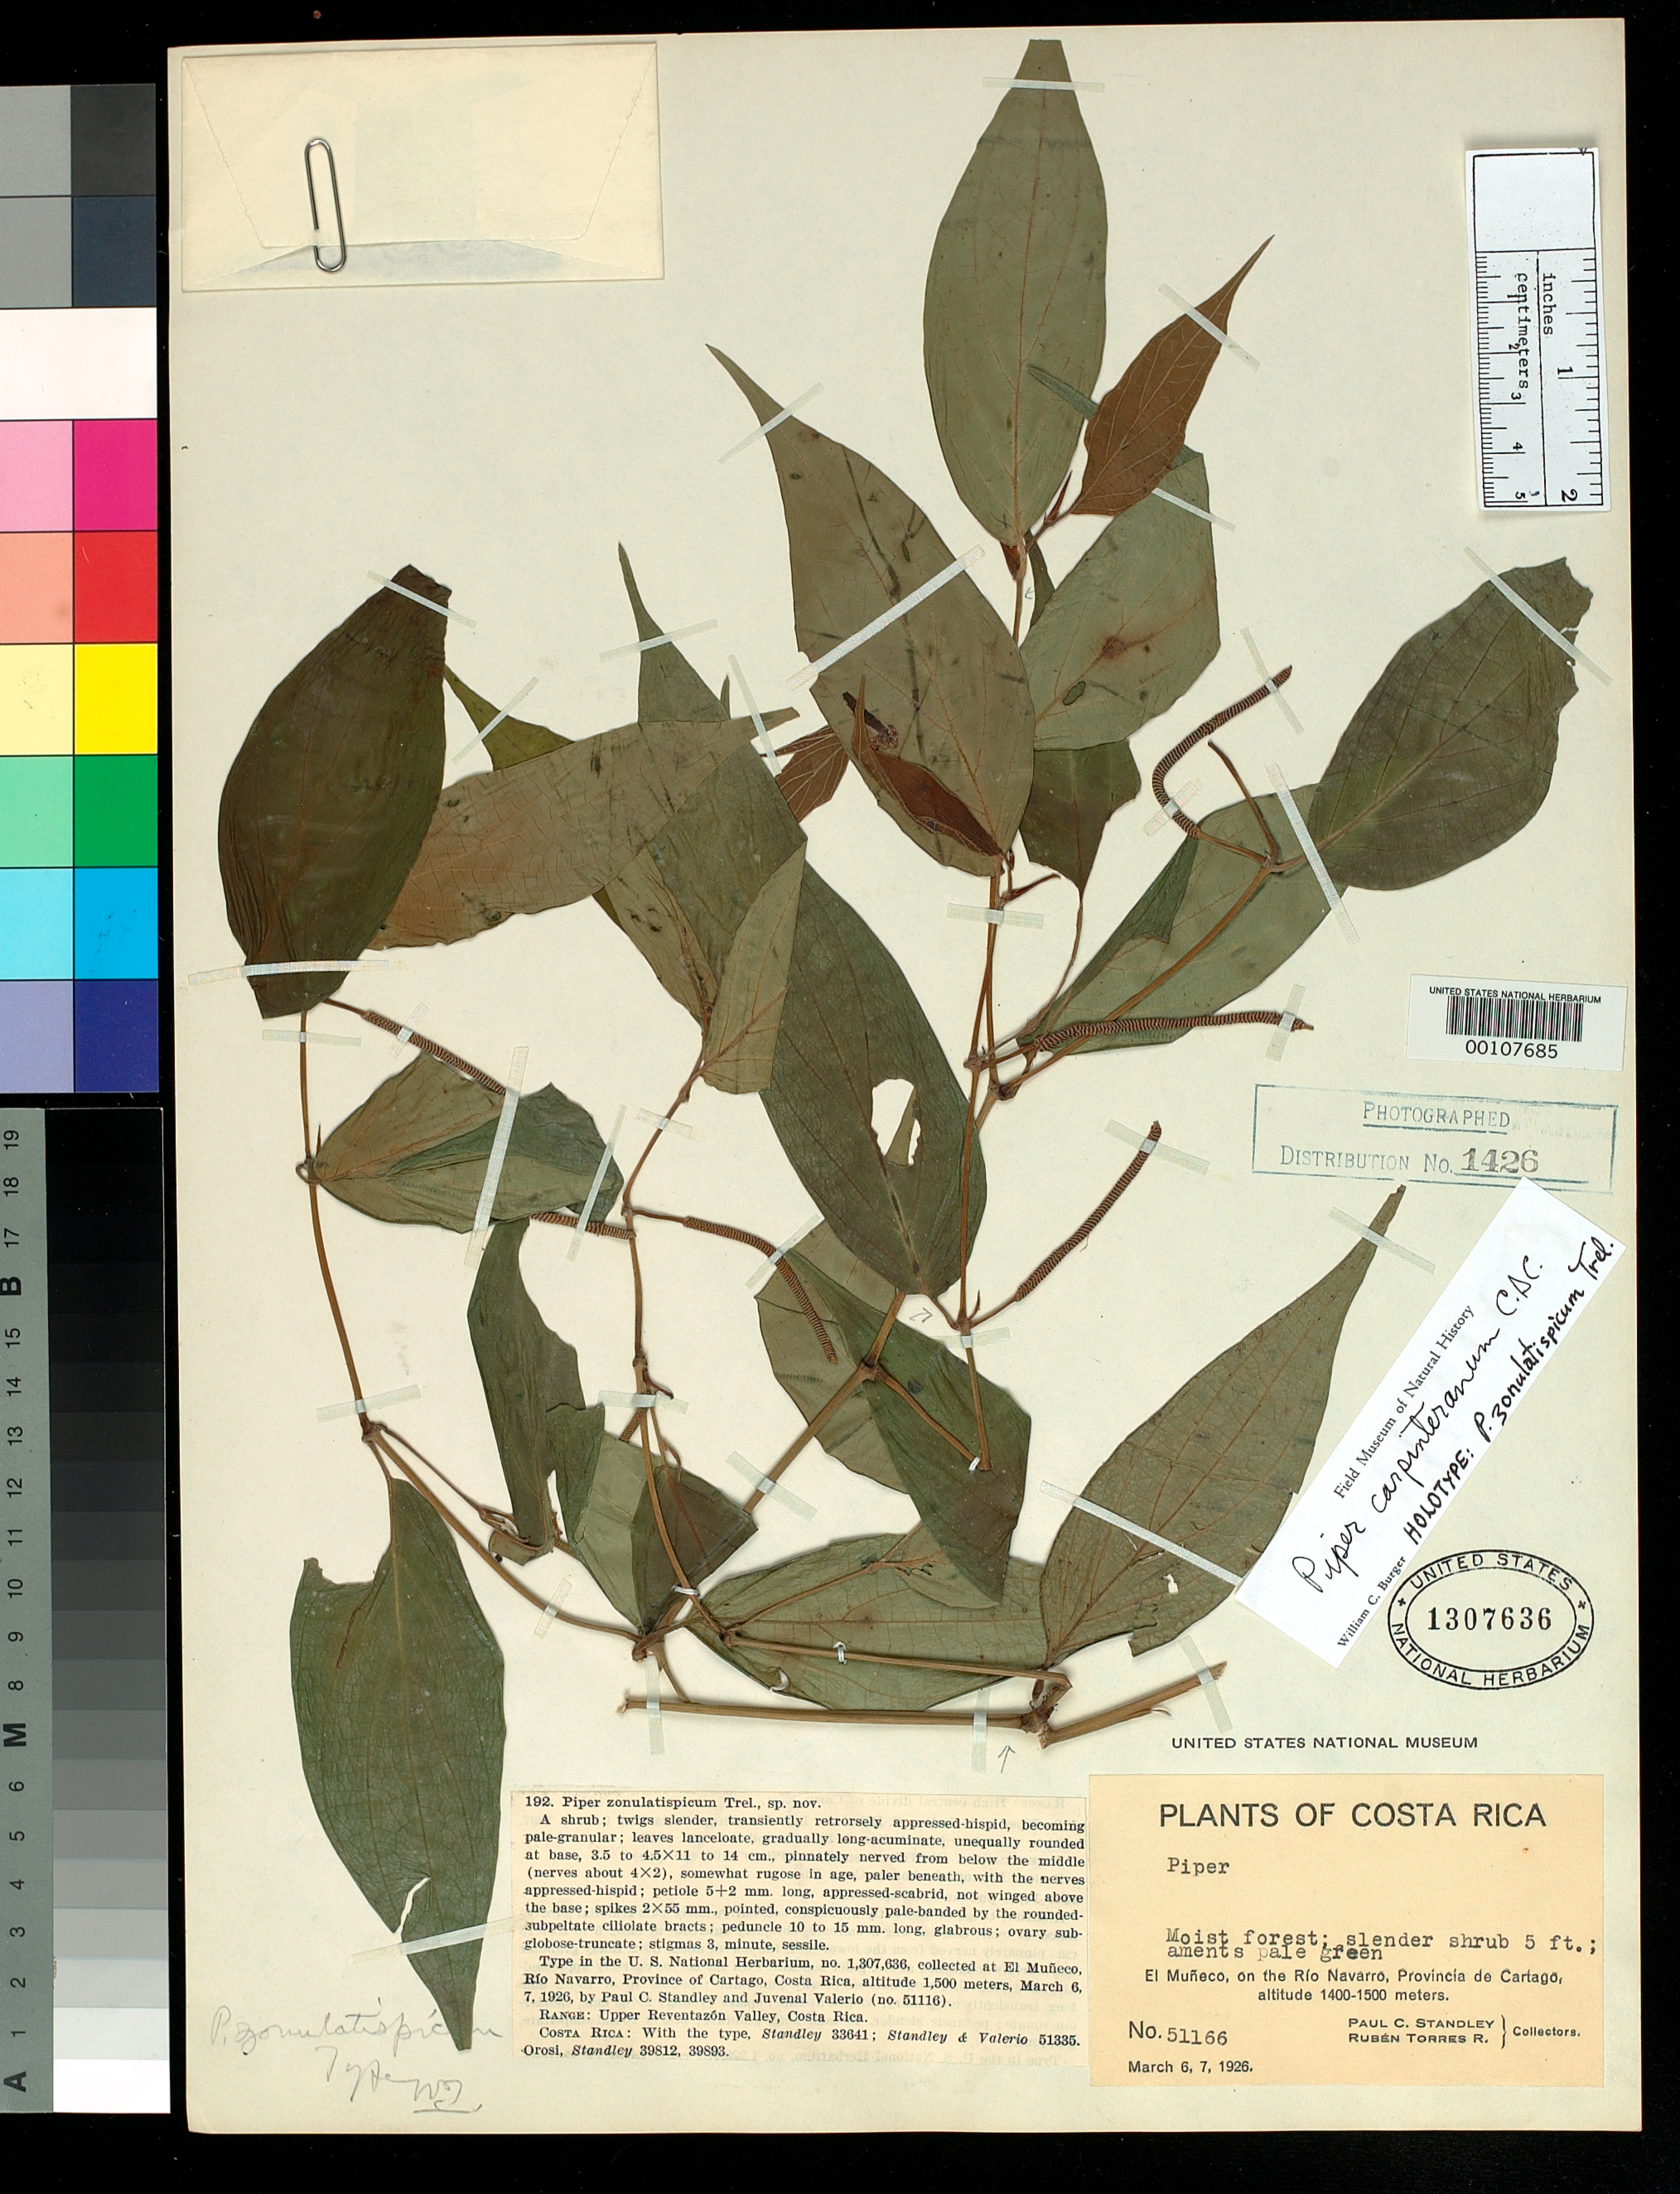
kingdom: Plantae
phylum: Tracheophyta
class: Magnoliopsida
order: Piperales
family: Piperaceae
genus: Piper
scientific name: Piper zonulatispicum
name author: Trel.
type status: Holotype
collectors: P. C. Standley & R. Torres R.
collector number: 51166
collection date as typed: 06 Mar 1926 to 07 Mar 1926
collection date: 1926-03-06/1926-03-07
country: Costa Rica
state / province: Cartago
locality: El Muneco, on Rio Navarro, Provincia de Cartago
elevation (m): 1400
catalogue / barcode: US 1307636